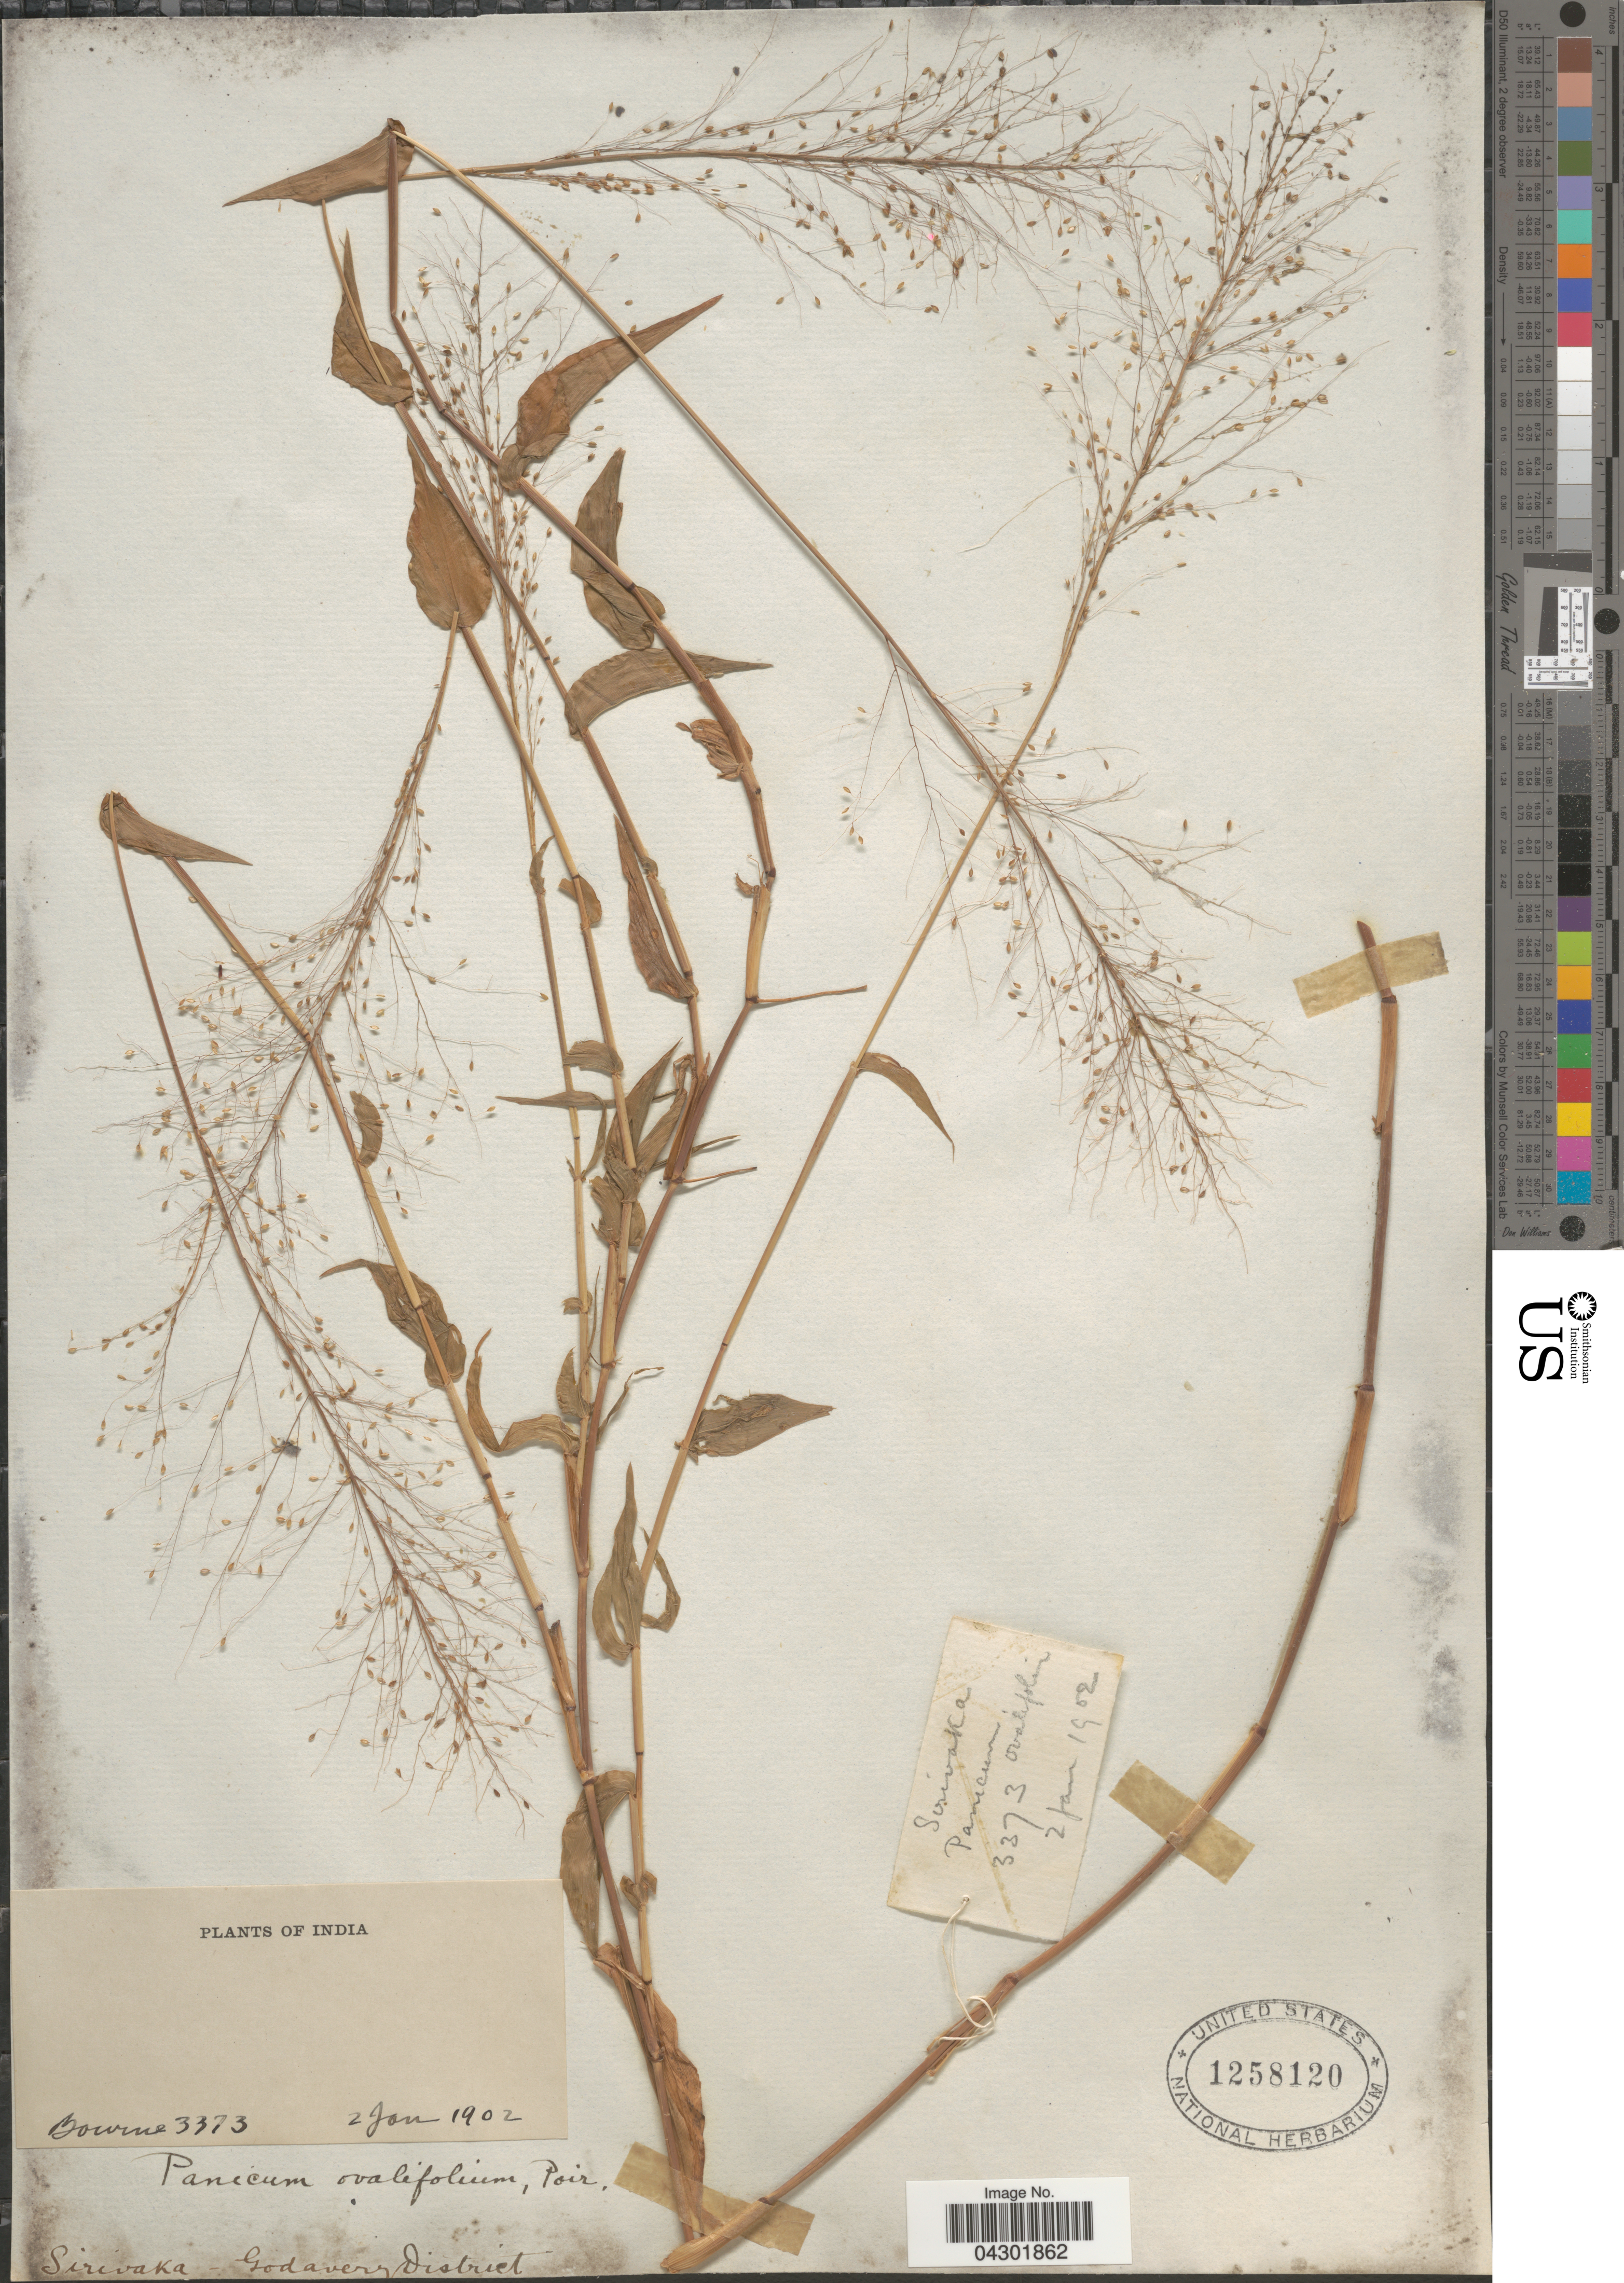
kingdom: Plantae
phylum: Tracheophyta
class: Liliopsida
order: Poales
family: Poaceae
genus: Panicum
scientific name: Panicum brevifolium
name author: L.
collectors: -- Bourne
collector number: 3373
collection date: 1902-01-02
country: India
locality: Sirivaka - Godvery District.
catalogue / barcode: US 1258120